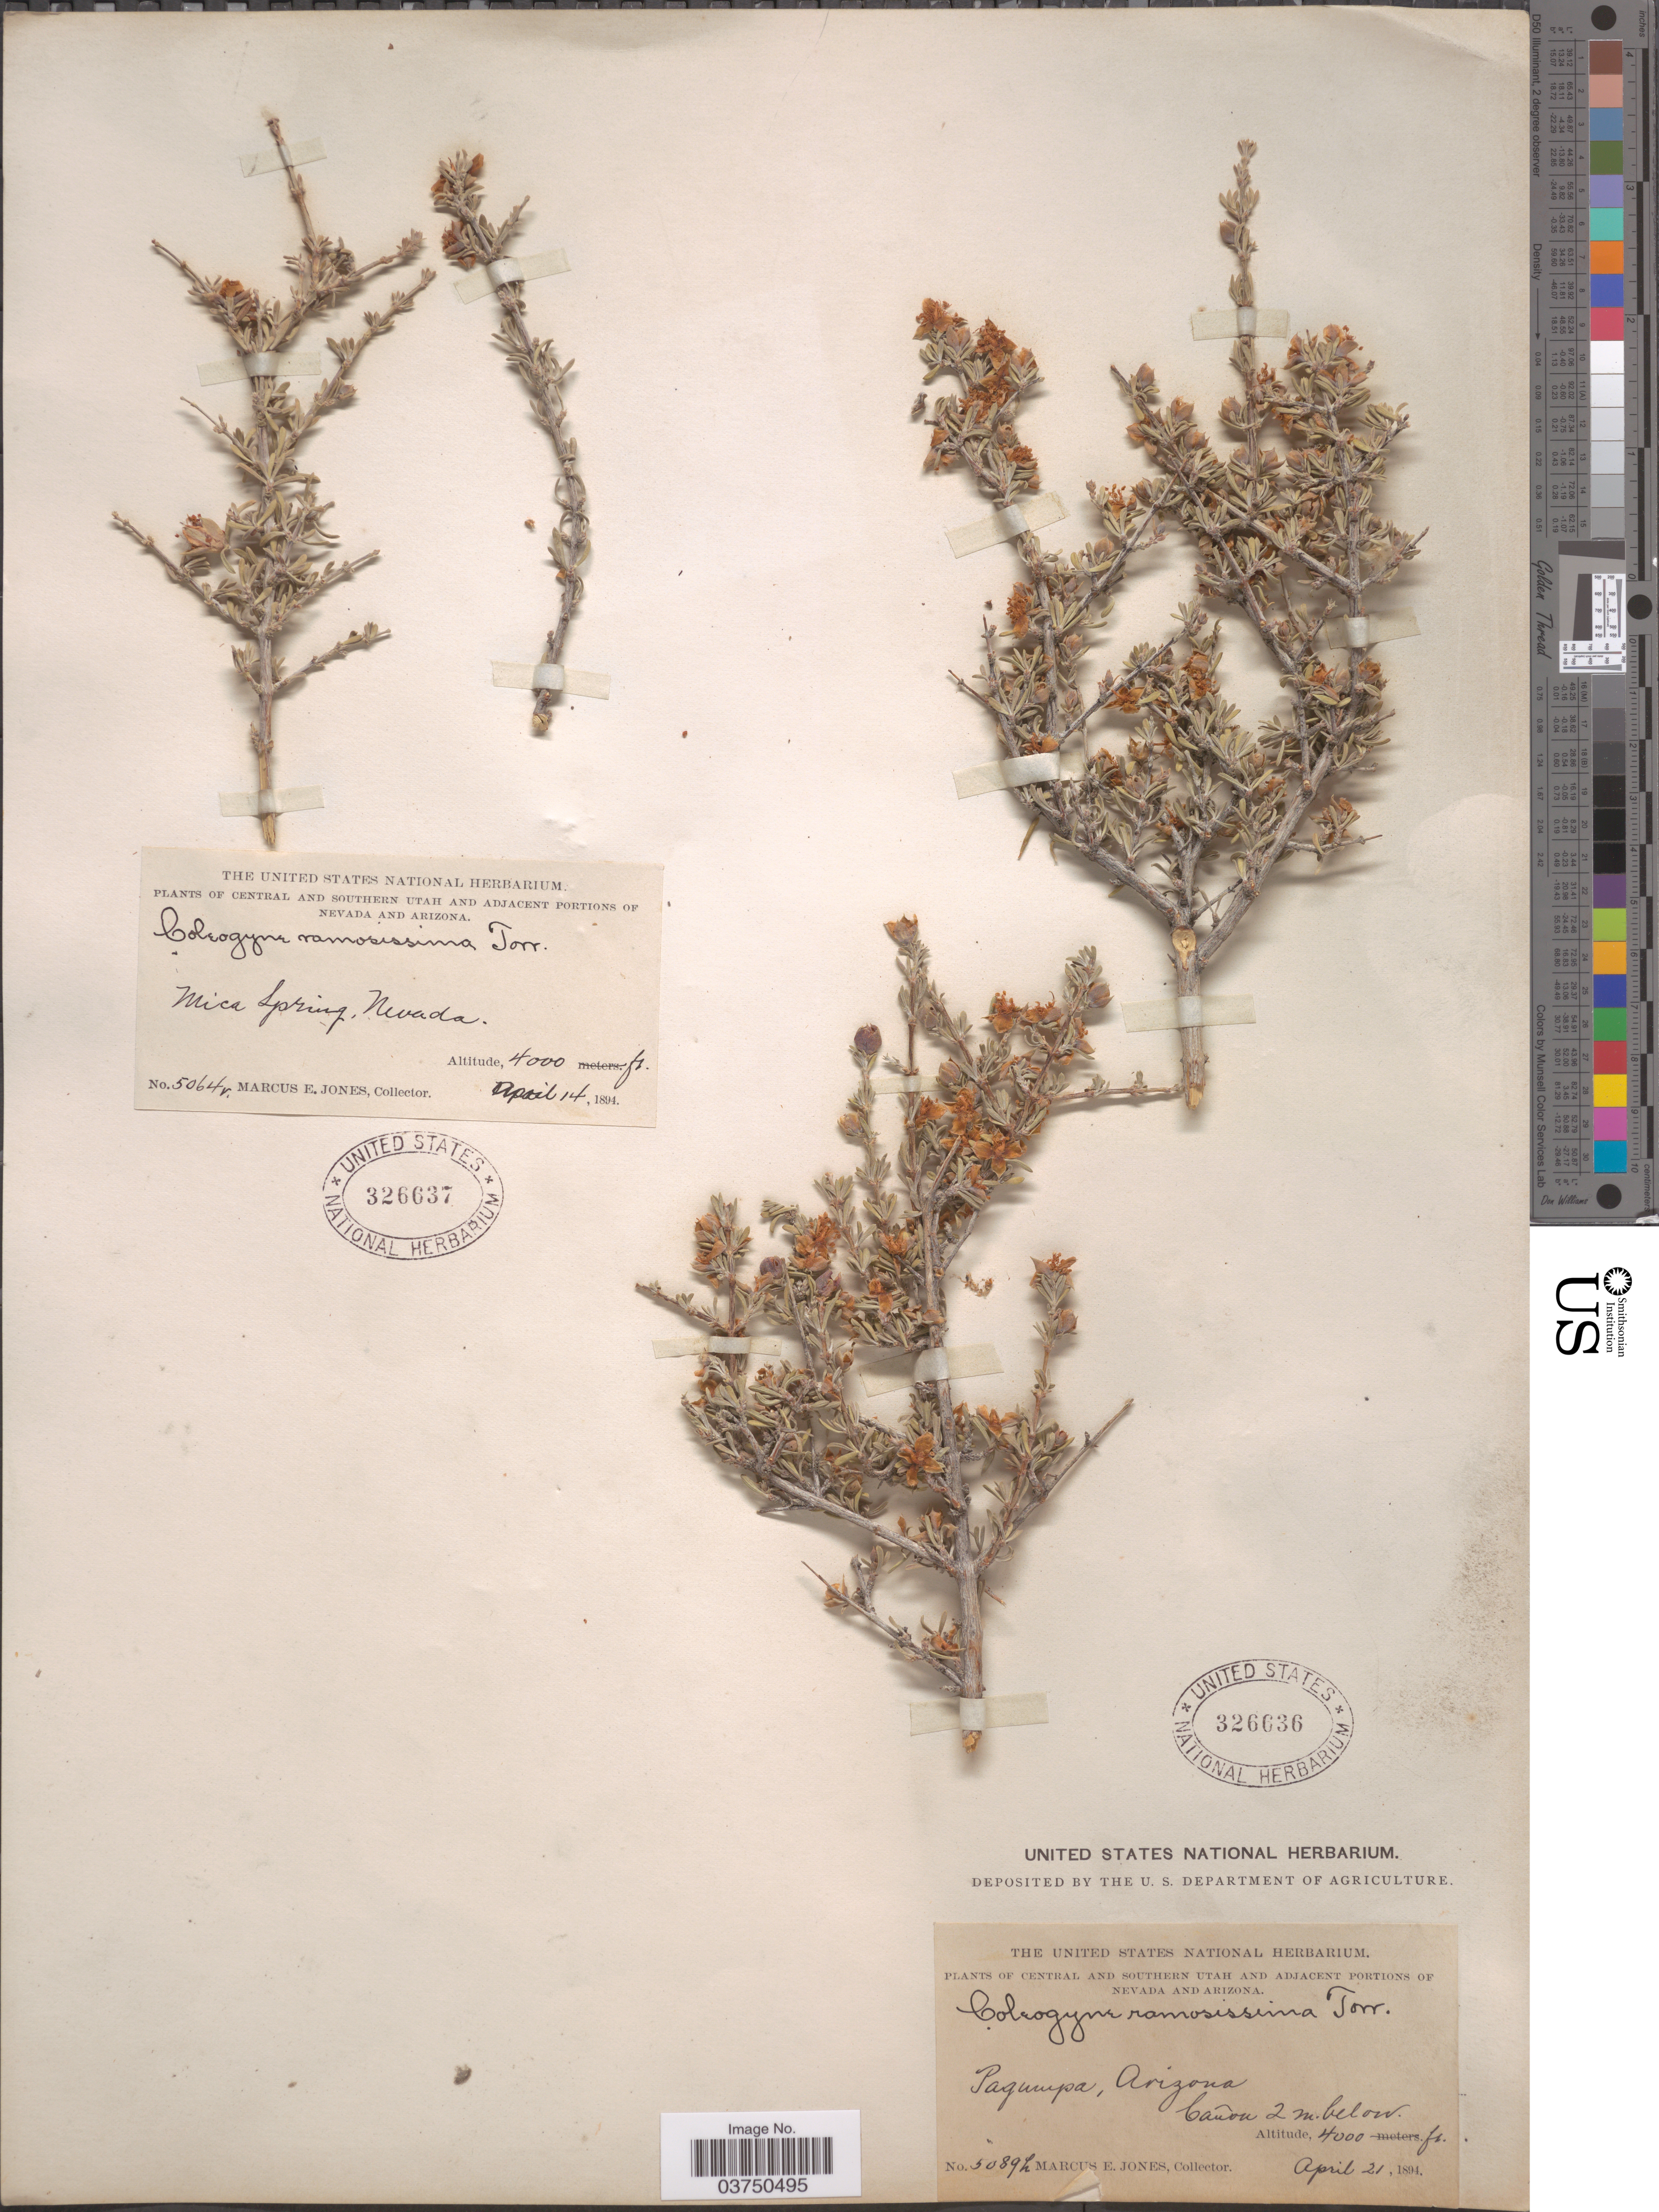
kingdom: Plantae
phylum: Tracheophyta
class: Magnoliopsida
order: Rosales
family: Rosaceae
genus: Coleogyne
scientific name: Coleogyne ramosissima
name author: Torr.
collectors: M. E. Jones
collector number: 5089h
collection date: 1894-04-21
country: United States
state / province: Arizona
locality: Adjacent portions of Arizona. Pagumpa, Arizona Cañon 2 m. below.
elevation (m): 1219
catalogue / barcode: US 326636